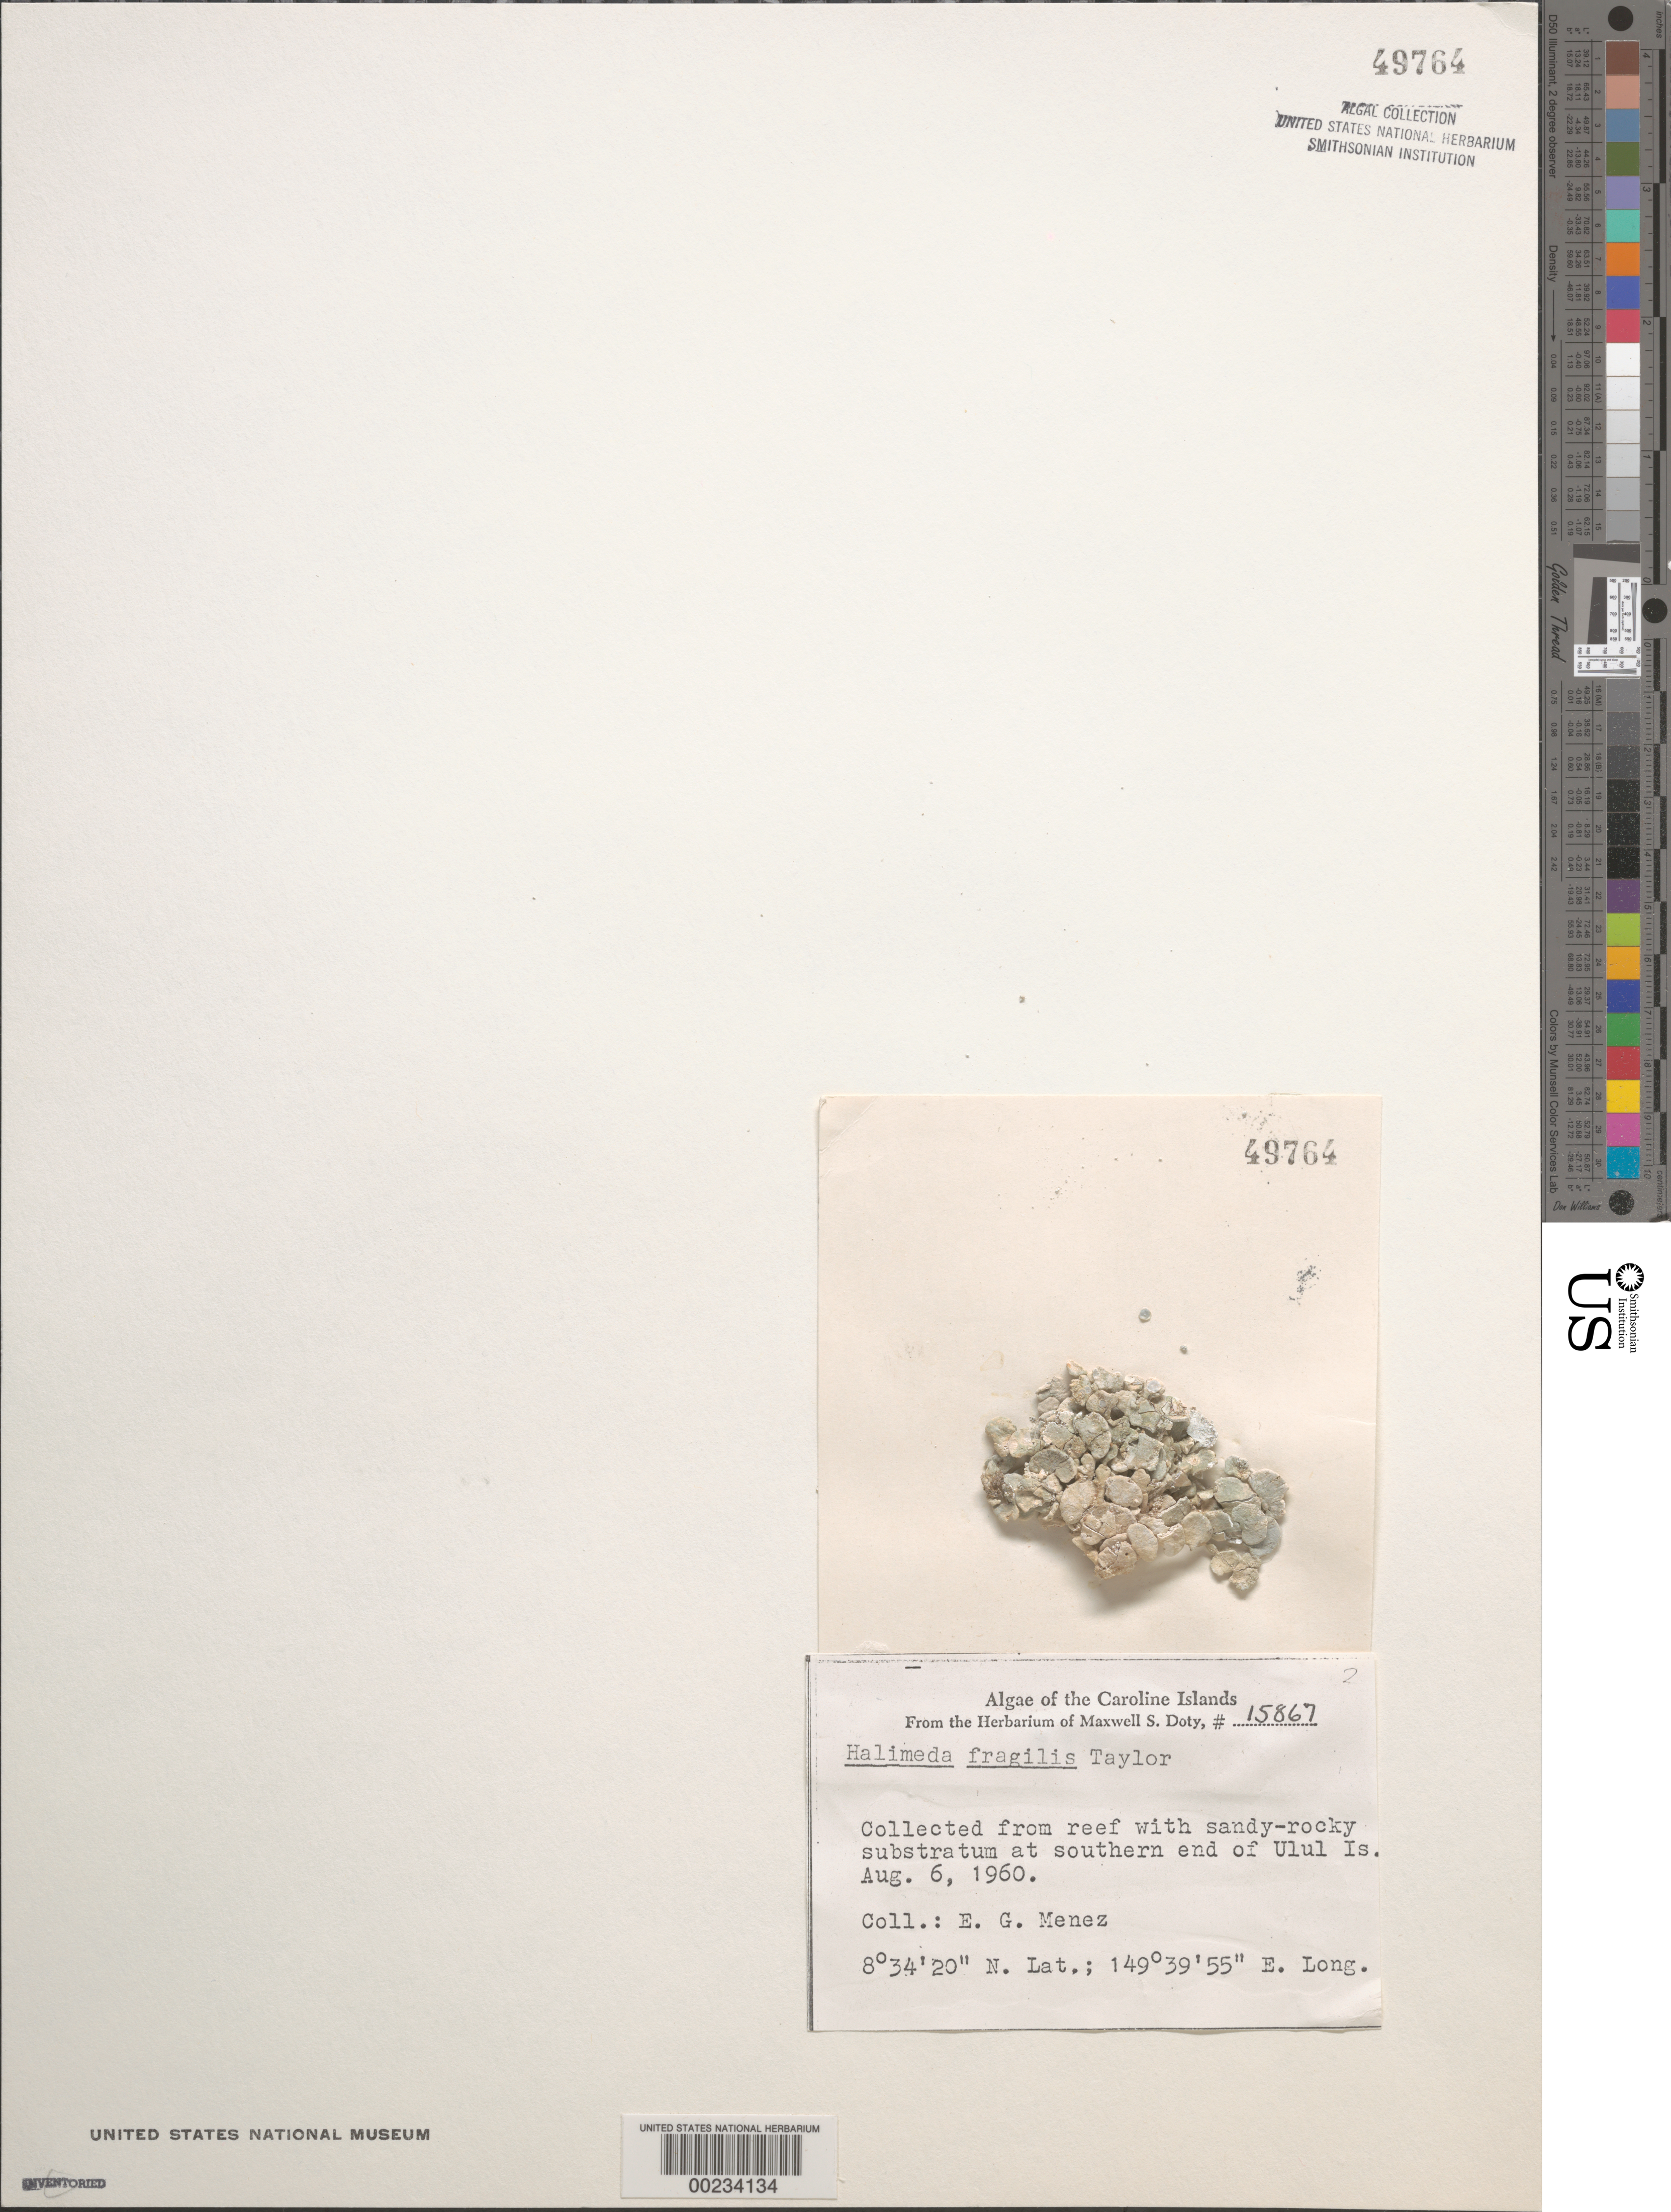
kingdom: Plantae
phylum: Chlorophyta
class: Ulvophyceae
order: Bryopsidales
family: Halimedaceae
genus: Halimeda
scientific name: Halimeda fragilis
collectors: Meñez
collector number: MSD 15867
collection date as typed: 06 Aug 1960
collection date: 1960-08-06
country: Micronesia, Federated States of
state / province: Truk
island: Namonuito Atoll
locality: Ulal Islet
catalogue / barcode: US 49764